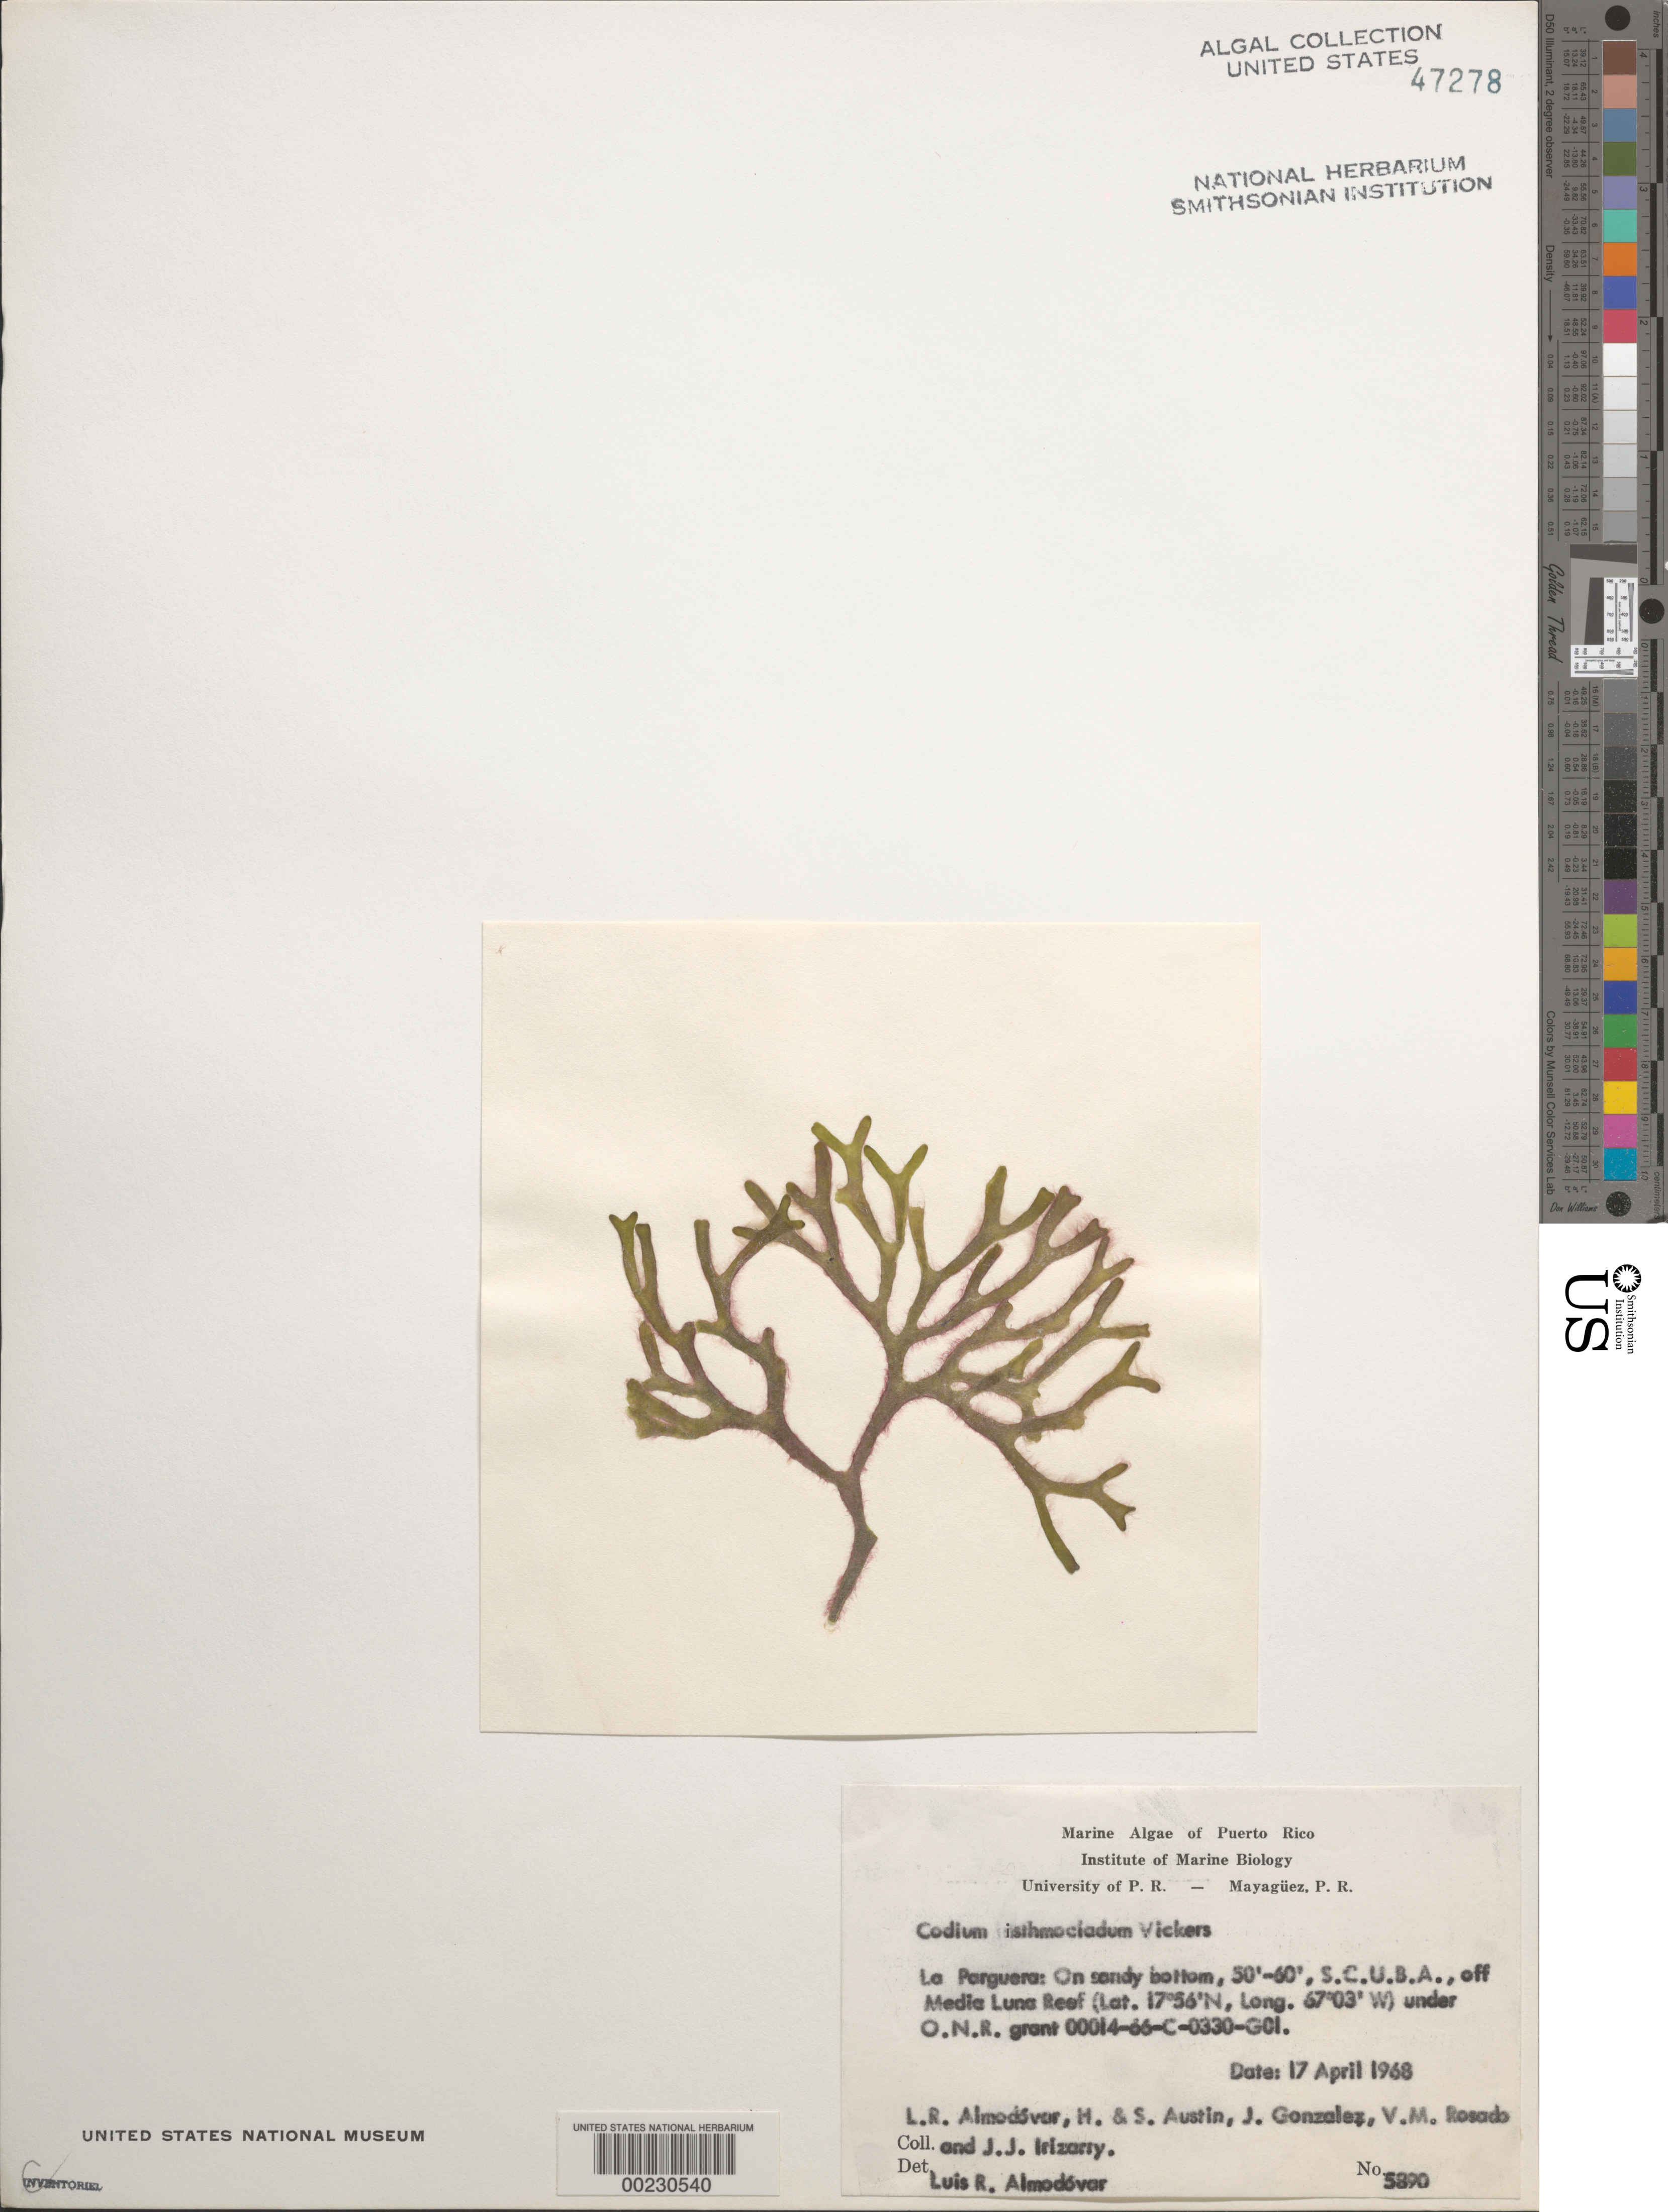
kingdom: Plantae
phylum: Chlorophyta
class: Ulvophyceae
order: Bryopsidales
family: Codiaceae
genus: Codium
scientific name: Codium isthmocladum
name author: Vickers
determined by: Almodovar, L. R.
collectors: L. Almodovar, H. Austin, S. Austin, J. Gonzales & V. Rosado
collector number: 5890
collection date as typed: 17 Apr 1968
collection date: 1968-04-17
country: Puerto Rico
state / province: Lajas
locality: La Parguera, Media Luna Reef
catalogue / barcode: US 47278